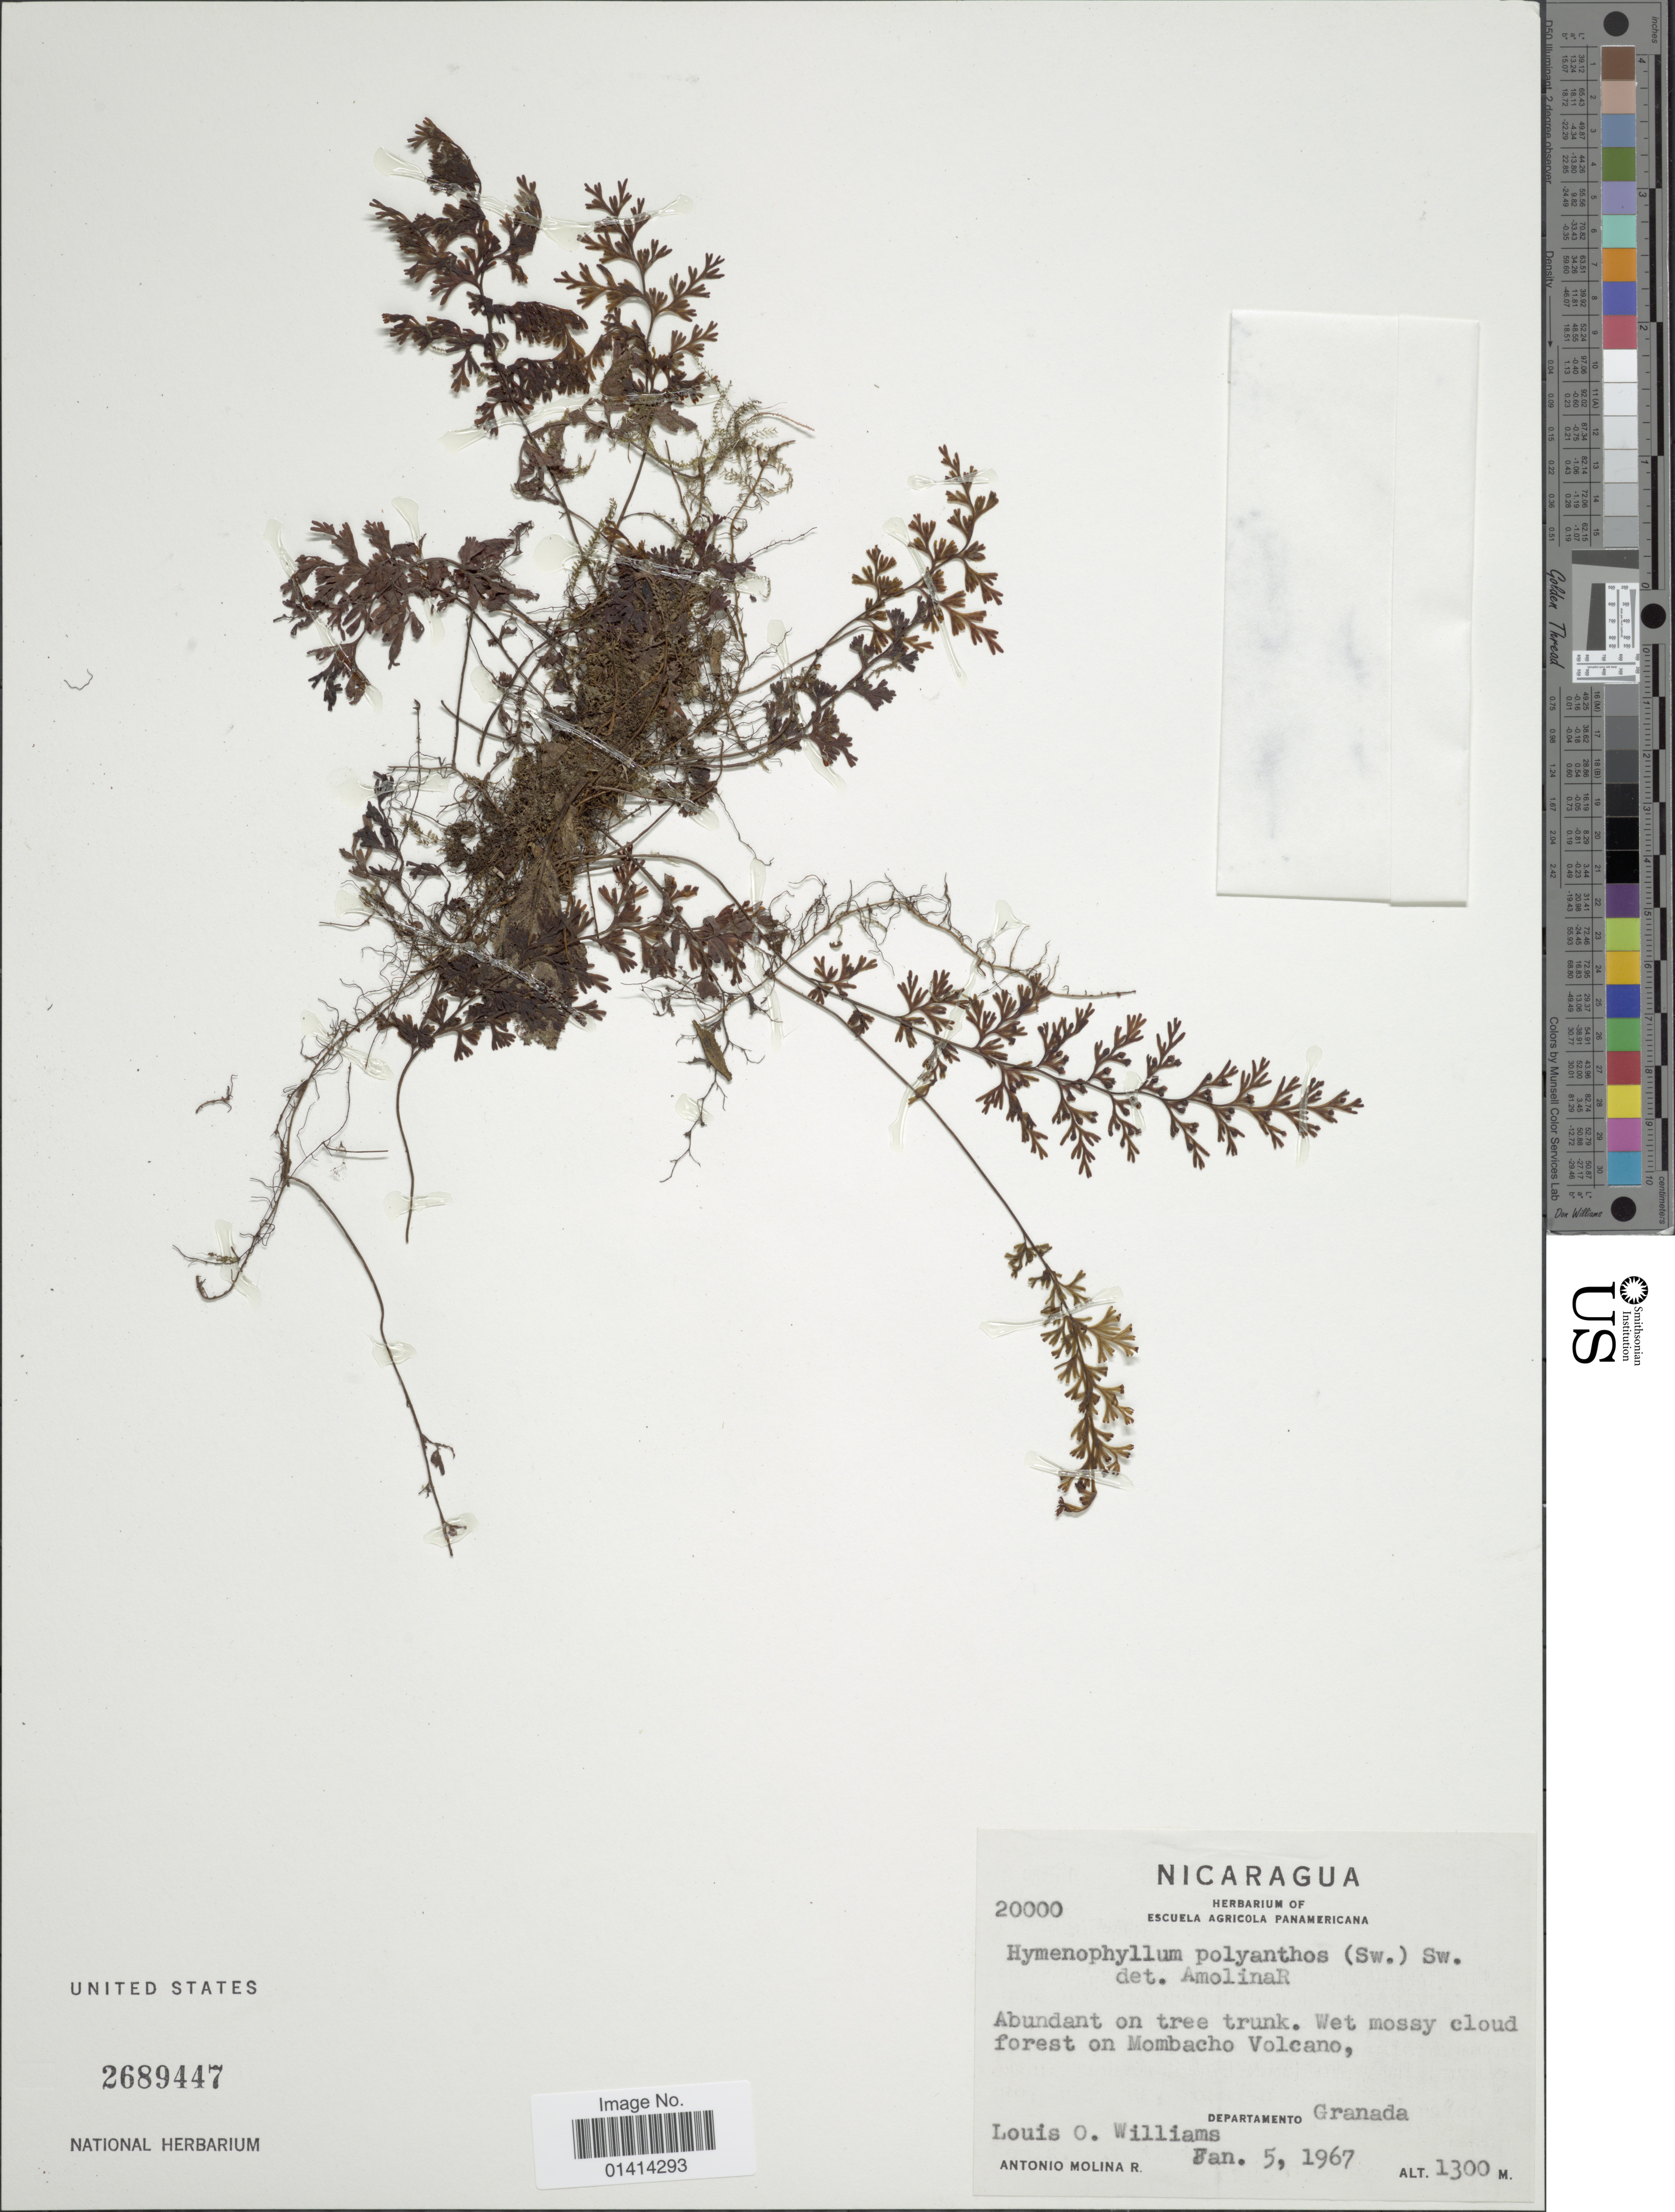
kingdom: Plantae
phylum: Tracheophyta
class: Polypodiopsida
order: Hymenophyllales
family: Hymenophyllaceae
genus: Hymenophyllum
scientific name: Hymenophyllum polyanthos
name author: (Sw.) Sw.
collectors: L. O. Williams & A. Molina R.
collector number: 20000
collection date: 1967-01-05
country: Nicaragua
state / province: Granada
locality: Wet mossy cloud forest on Mombacho Volcano, Departamento Granada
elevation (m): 1300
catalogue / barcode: US 2689447